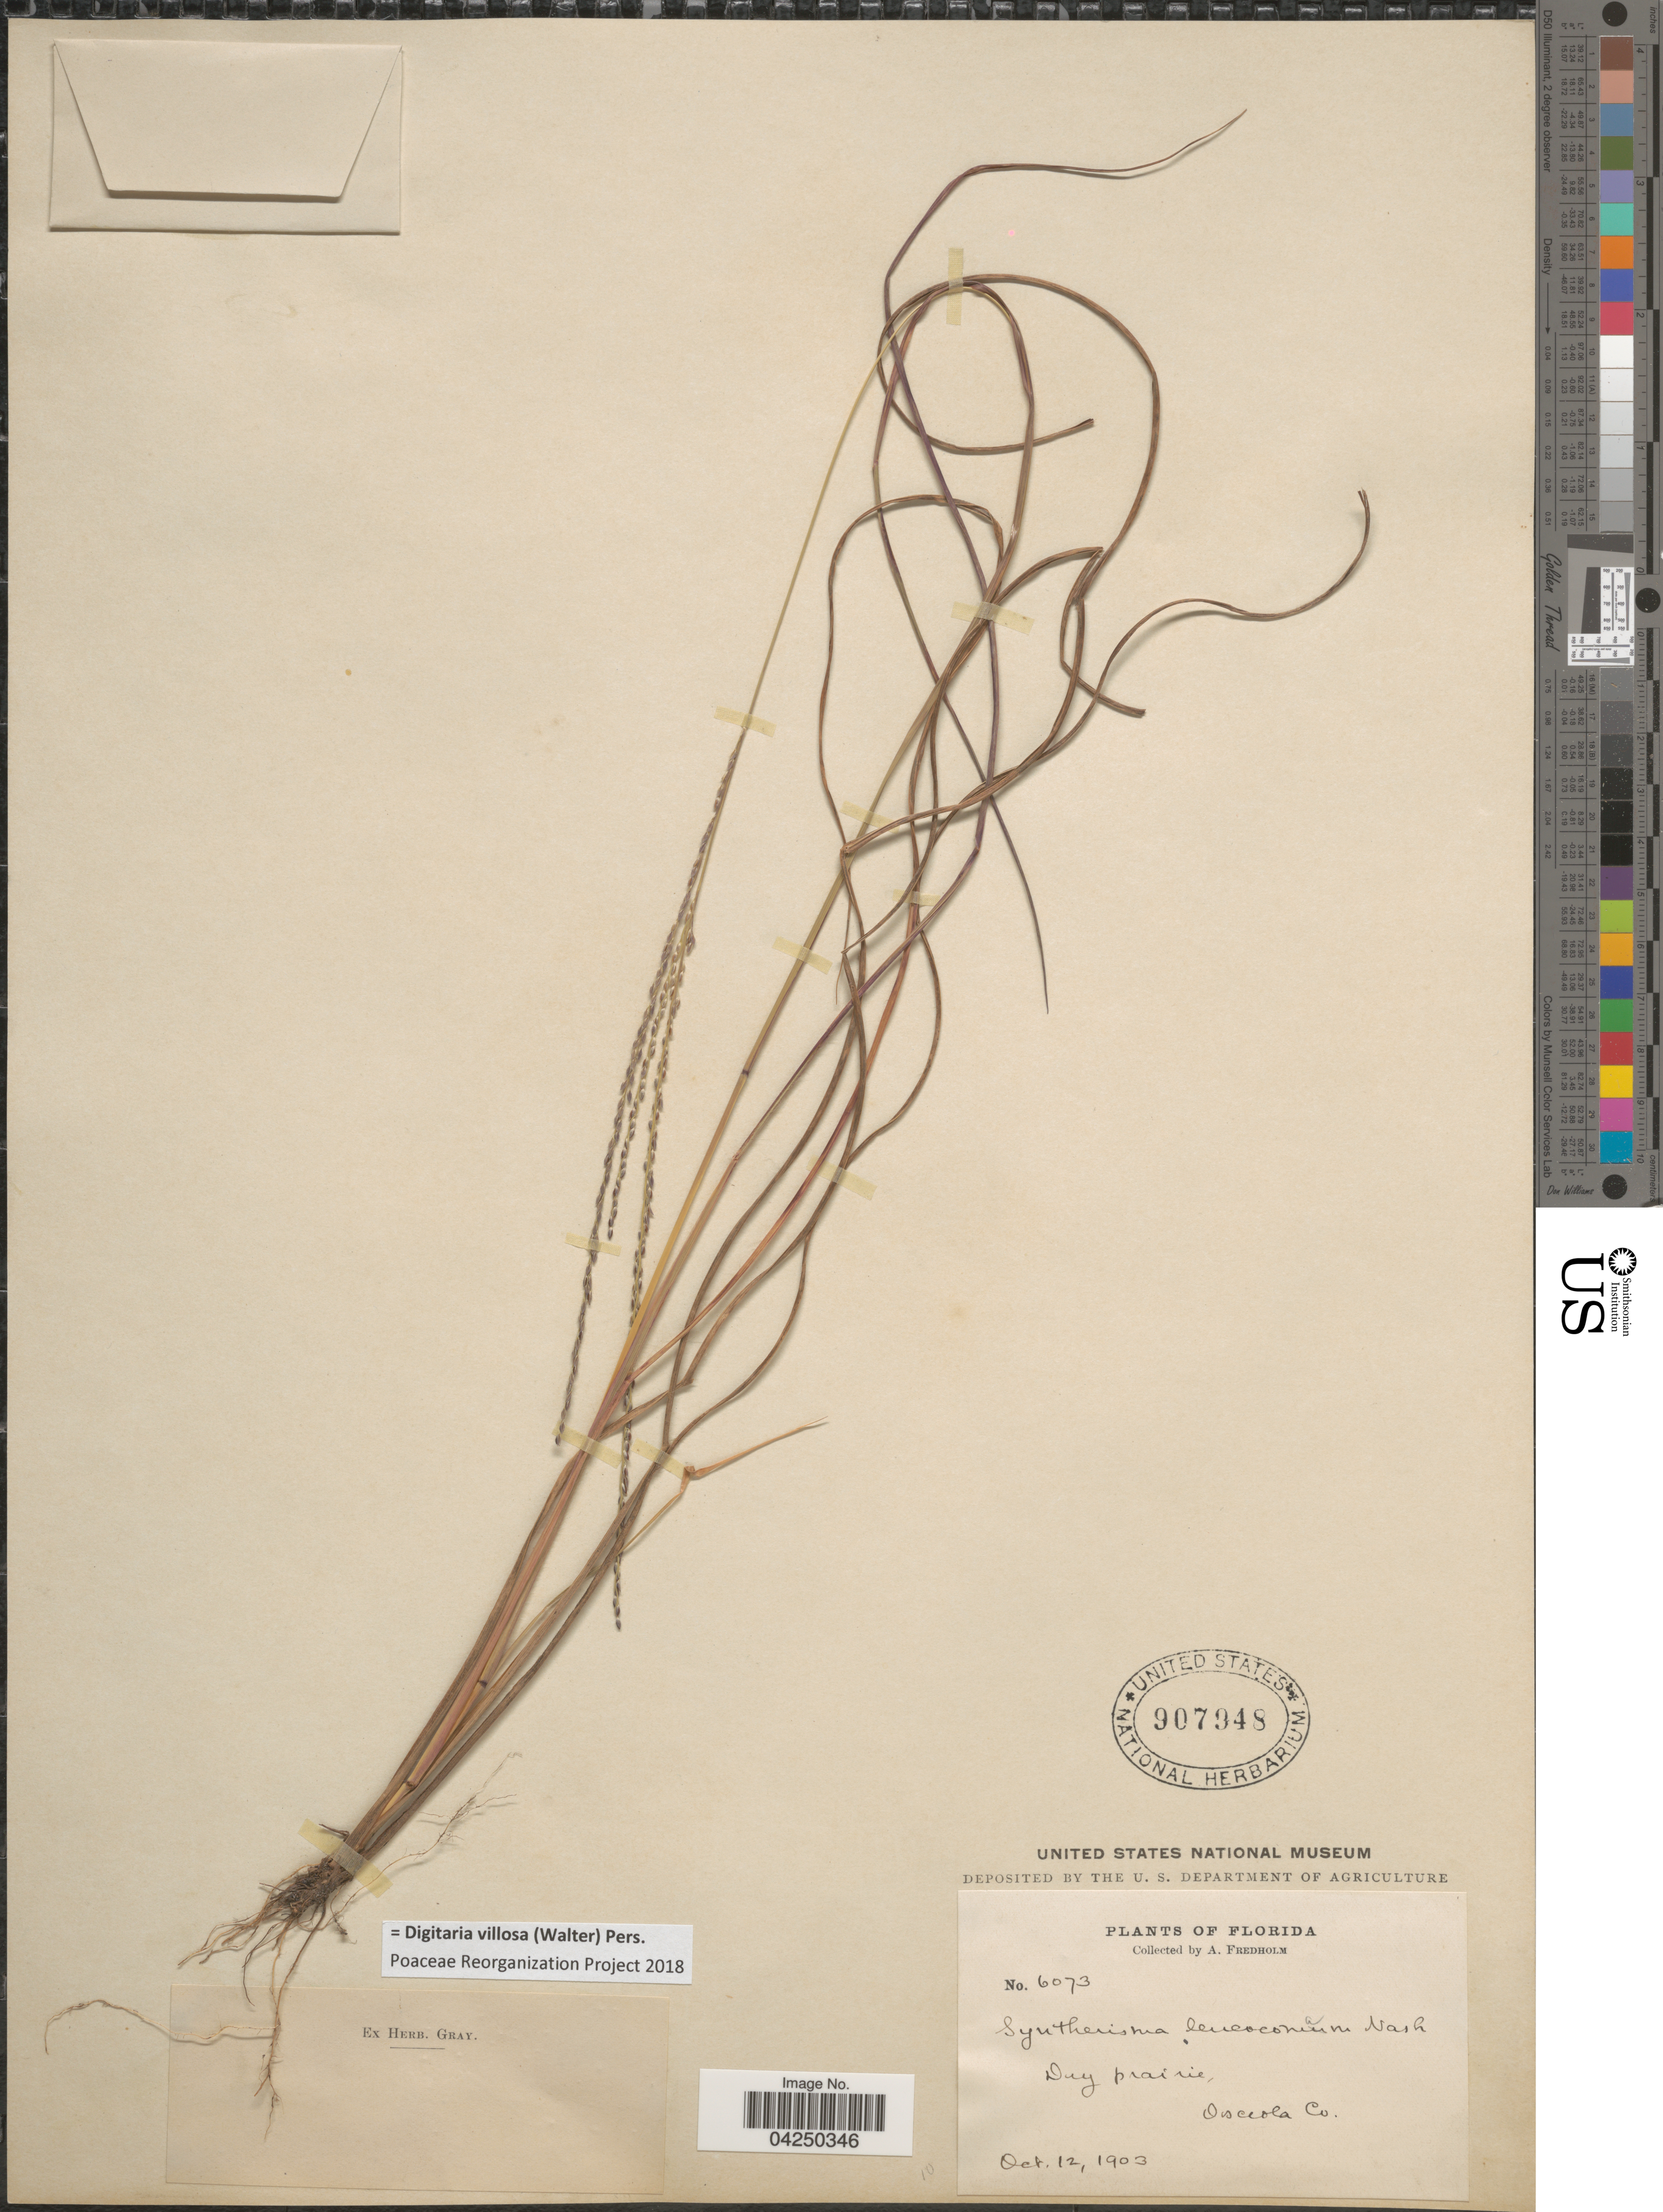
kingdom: Plantae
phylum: Tracheophyta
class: Liliopsida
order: Poales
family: Poaceae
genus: Digitaria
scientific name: Digitaria villosa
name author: (Walter) Pers.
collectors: A. Fredholm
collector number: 6073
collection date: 1903-10-12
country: United States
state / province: Florida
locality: Dry prairie, Osceola Co.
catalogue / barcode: US 907948